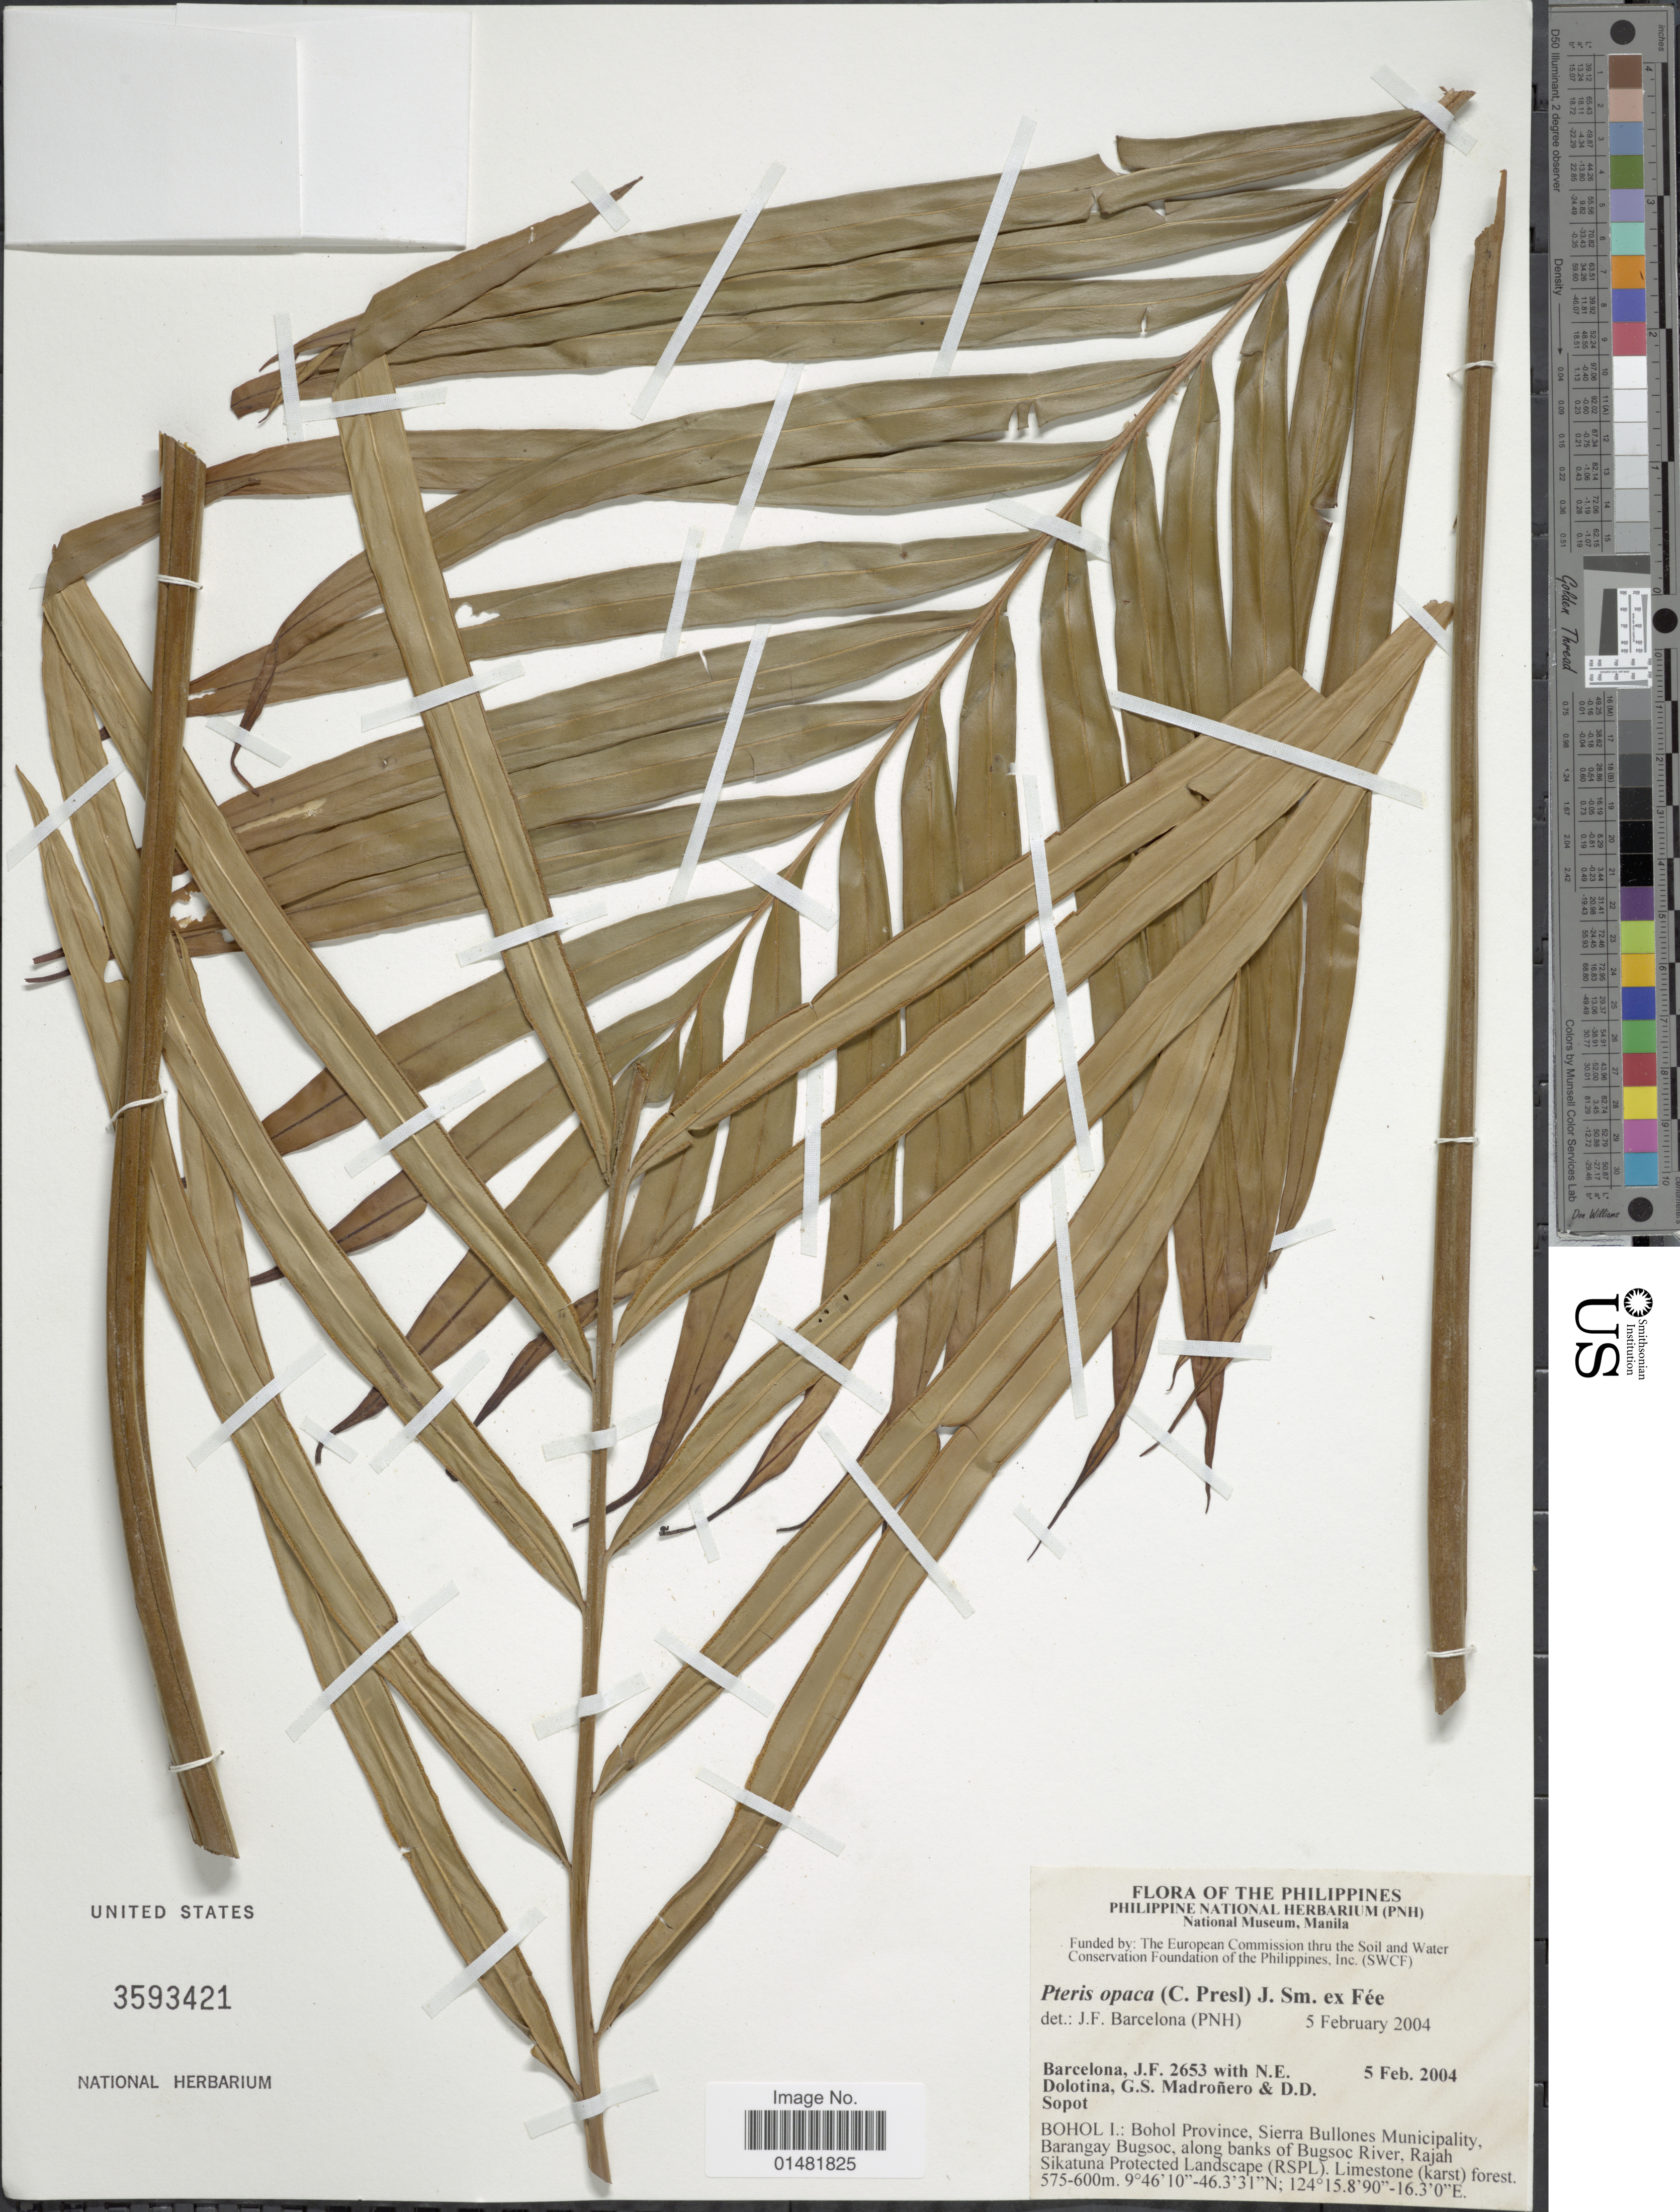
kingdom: Plantae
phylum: Tracheophyta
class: Polypodiopsida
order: Polypodiales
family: Pteridaceae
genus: Pteris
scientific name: Pteris opaca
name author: J. Sm. in Hook.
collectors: J. F. Barcelona, N. Dolotina, G. Madroñero & D. Sopot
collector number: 2653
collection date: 2004-02-05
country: Philippines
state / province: Central Visayas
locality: Bohol I.: Bohol Province, Sierra Bullones Municipality, Barangay Bugsoc, along banks of Bugsoc River, Rajah Sikatuna Protected Landscape (RSPL)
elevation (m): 575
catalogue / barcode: US 3593421